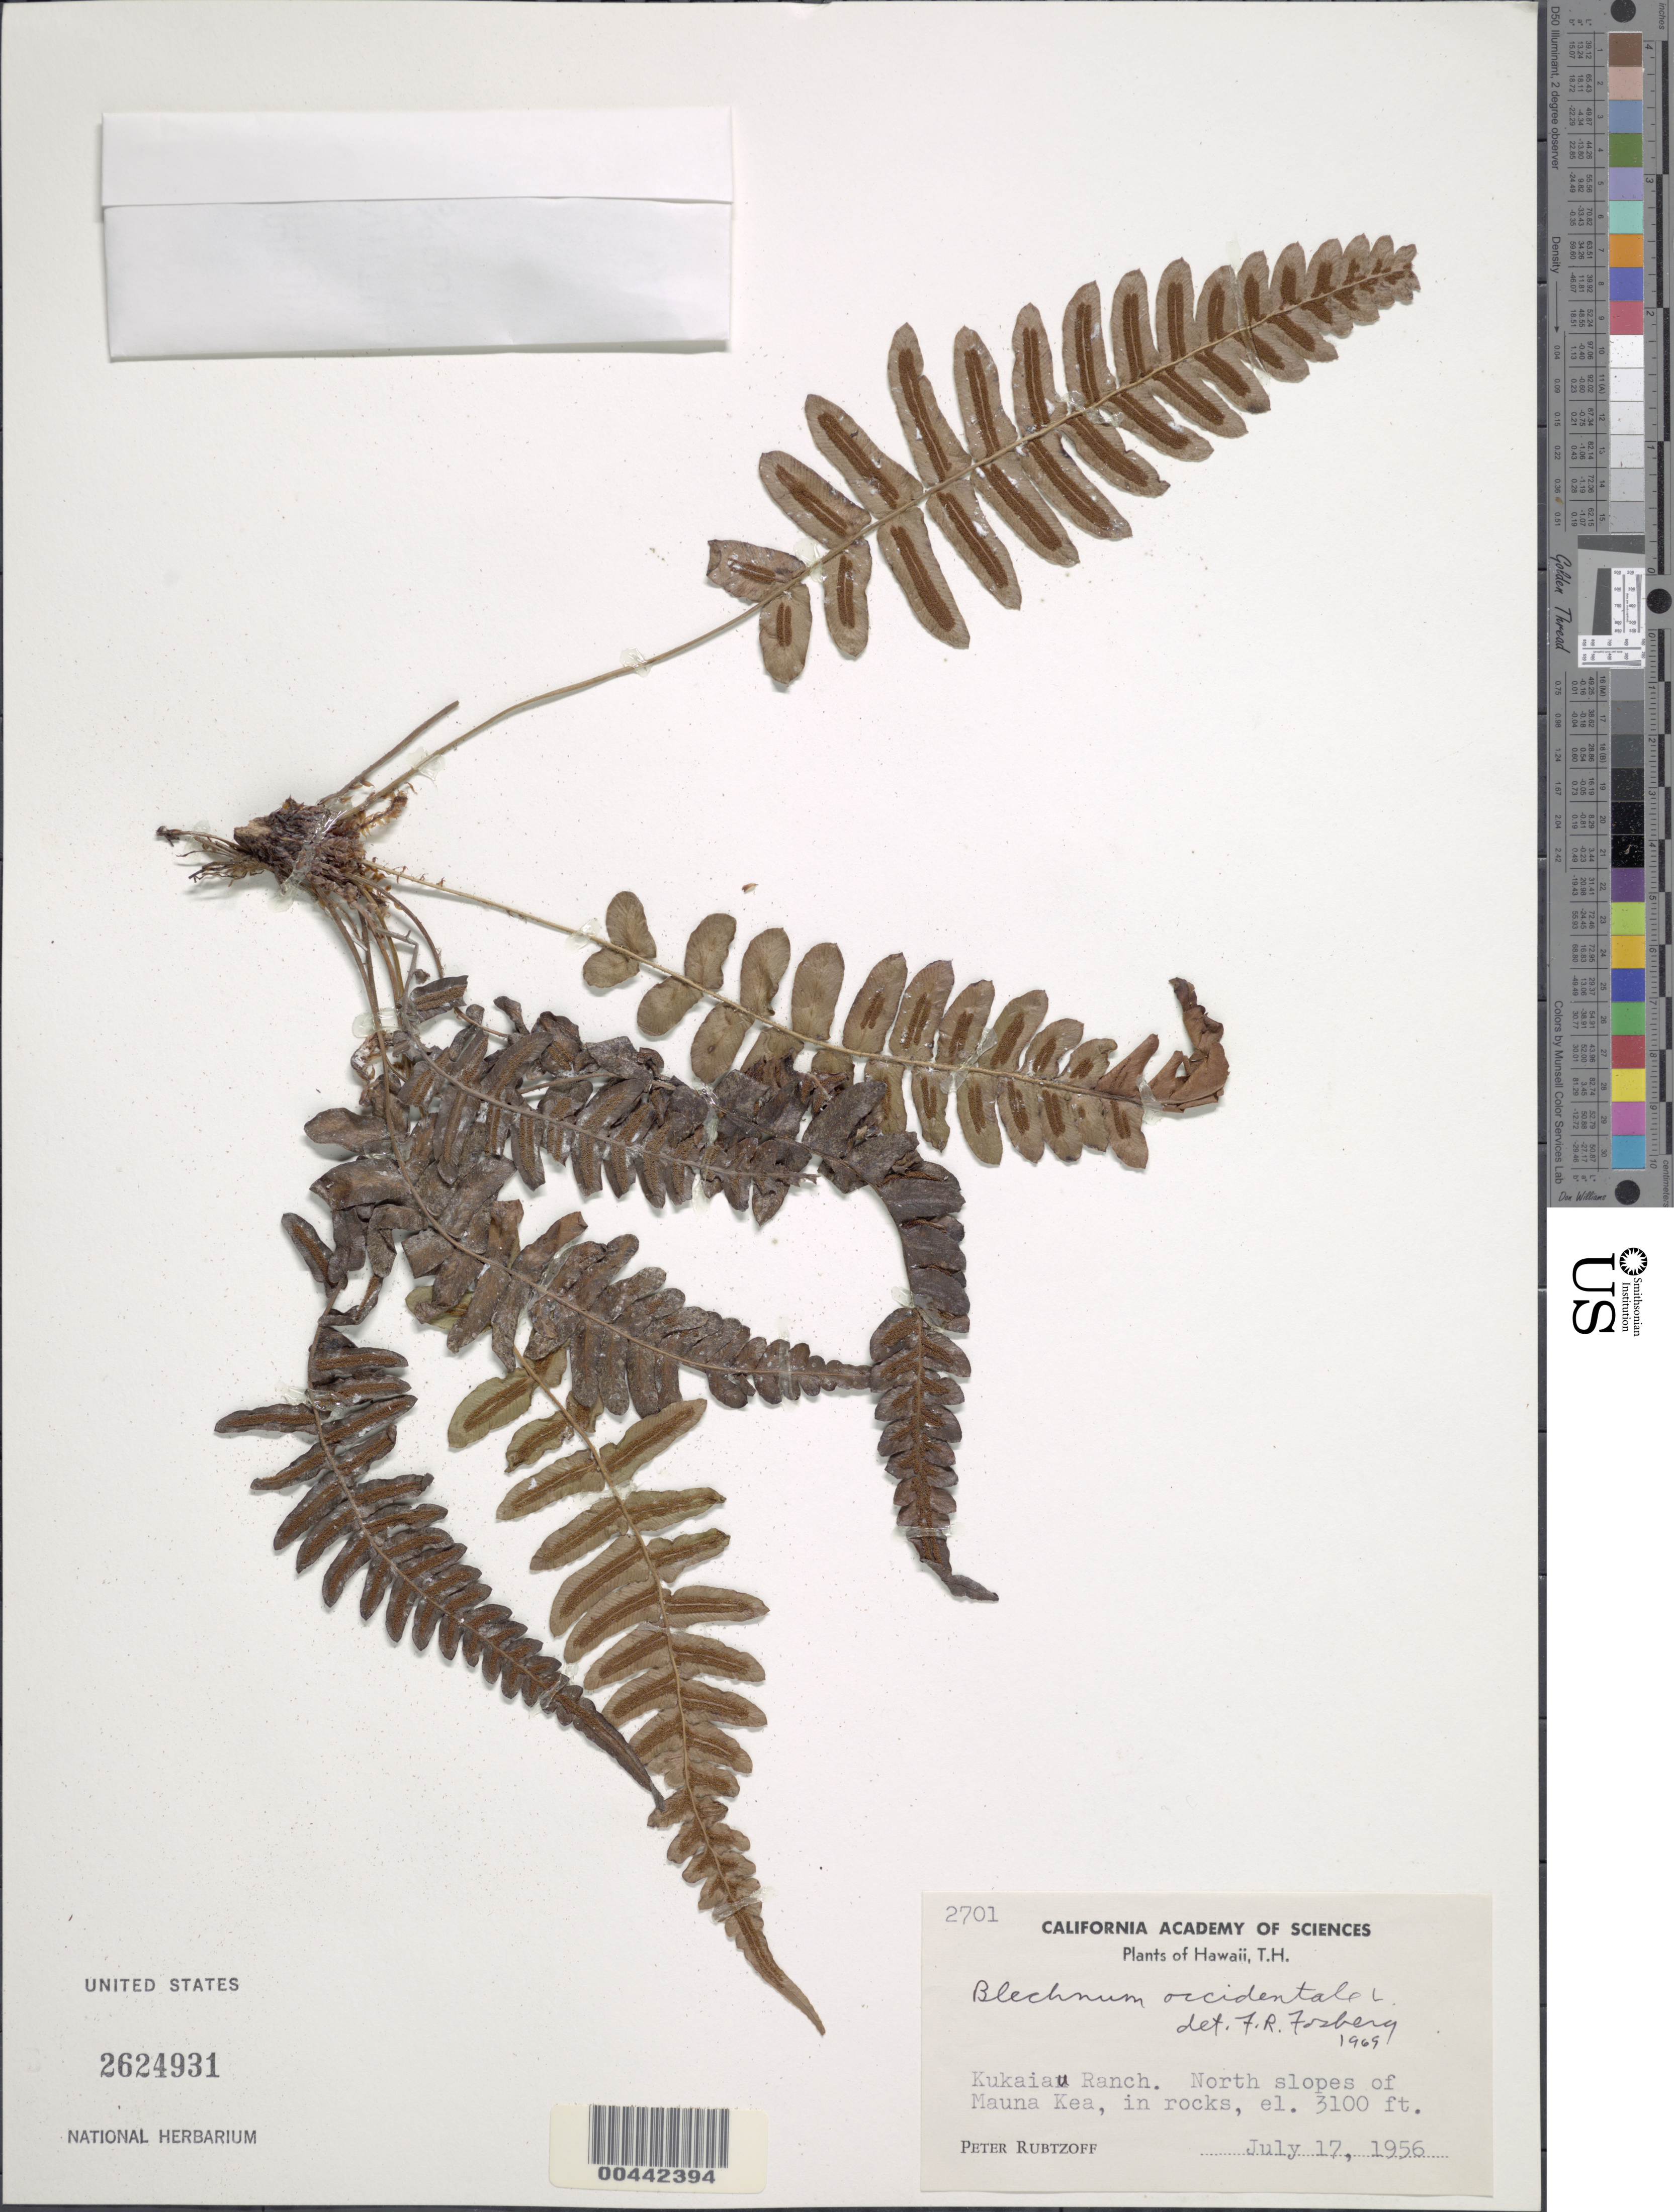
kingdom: Plantae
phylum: Tracheophyta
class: Polypodiopsida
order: Polypodiales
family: Blechnaceae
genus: Blechnum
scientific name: Blechnum appendiculatum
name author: Willd.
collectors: P. Rubtzoff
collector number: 2701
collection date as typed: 17 Jul 1956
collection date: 1956-07-17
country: United States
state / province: Hawaii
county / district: Hawaii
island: Hawaii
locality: Kukaiau Ranch, N slopes of Mauna Kea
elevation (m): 945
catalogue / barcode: US 2624931